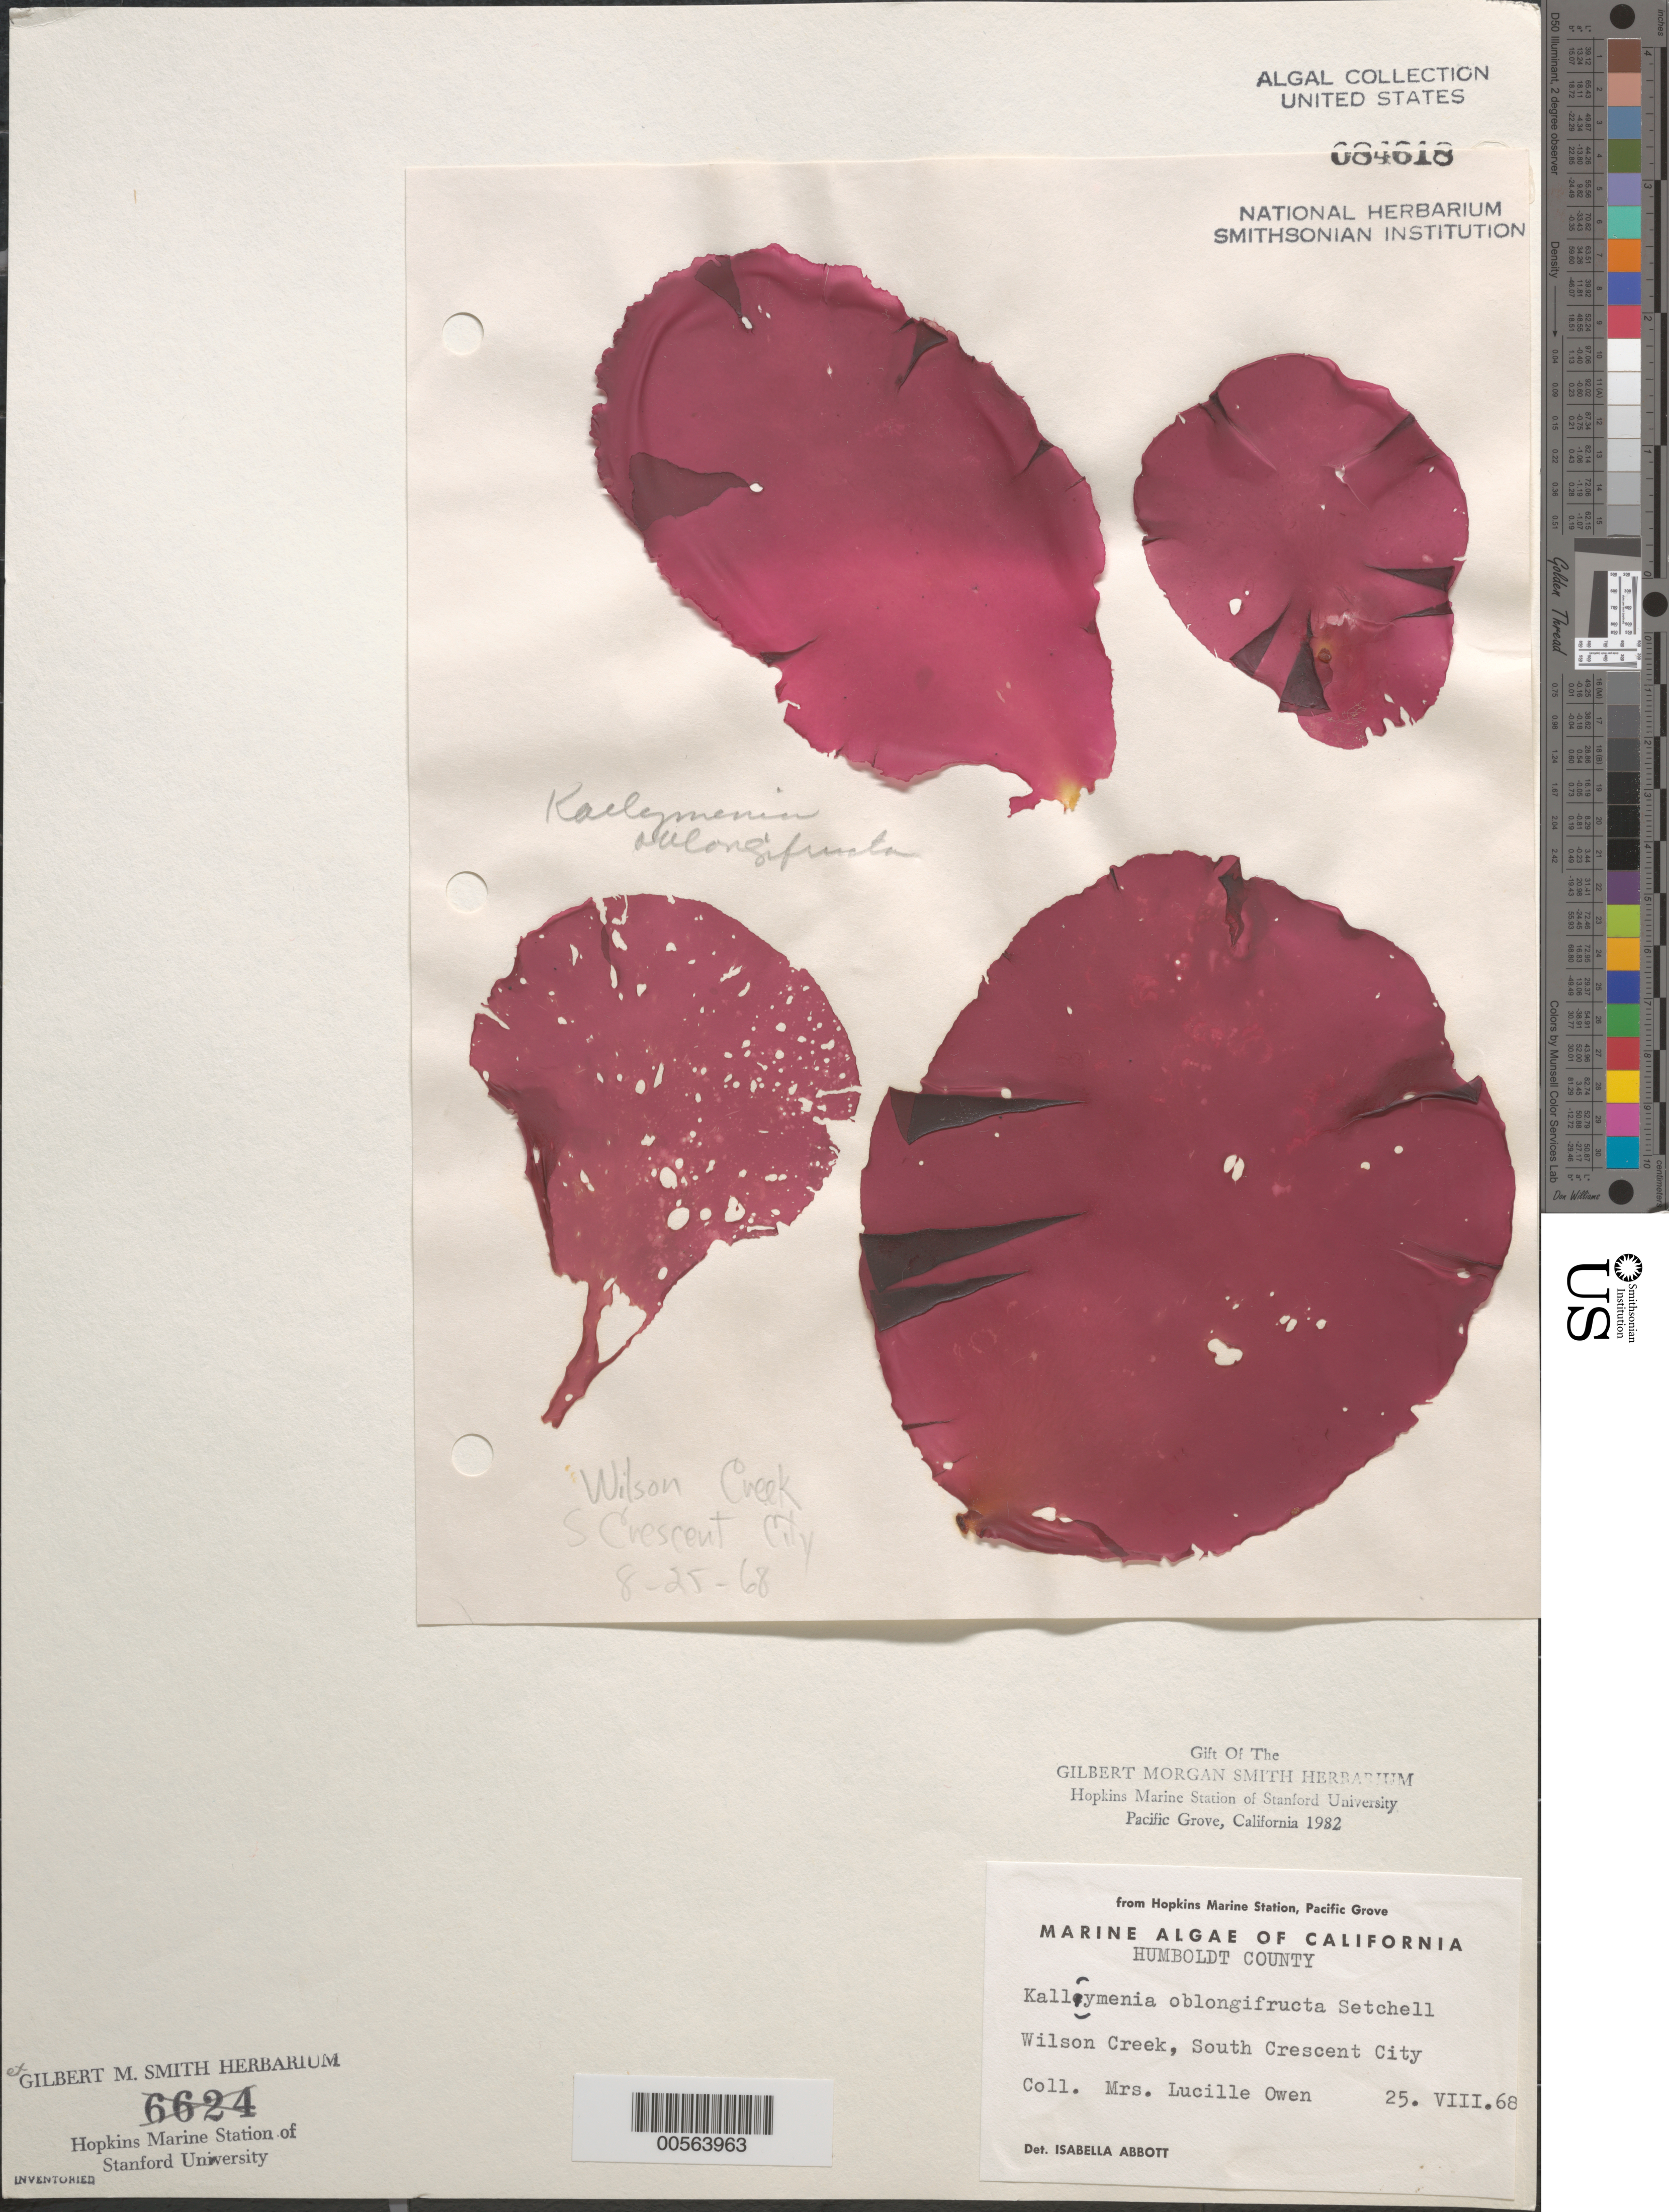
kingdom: Plantae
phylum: Rhodophyta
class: Florideophyceae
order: Gigartinales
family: Kallymeniaceae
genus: Erythrophyllum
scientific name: Erythrophyllum oblongifructum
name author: (Setchell) G.W. Saunders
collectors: L. Owen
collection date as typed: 25 Aug 1968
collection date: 1968-08-25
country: United States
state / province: California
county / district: Del Norte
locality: Wilson Creek, south Crescent City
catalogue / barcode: US 84618